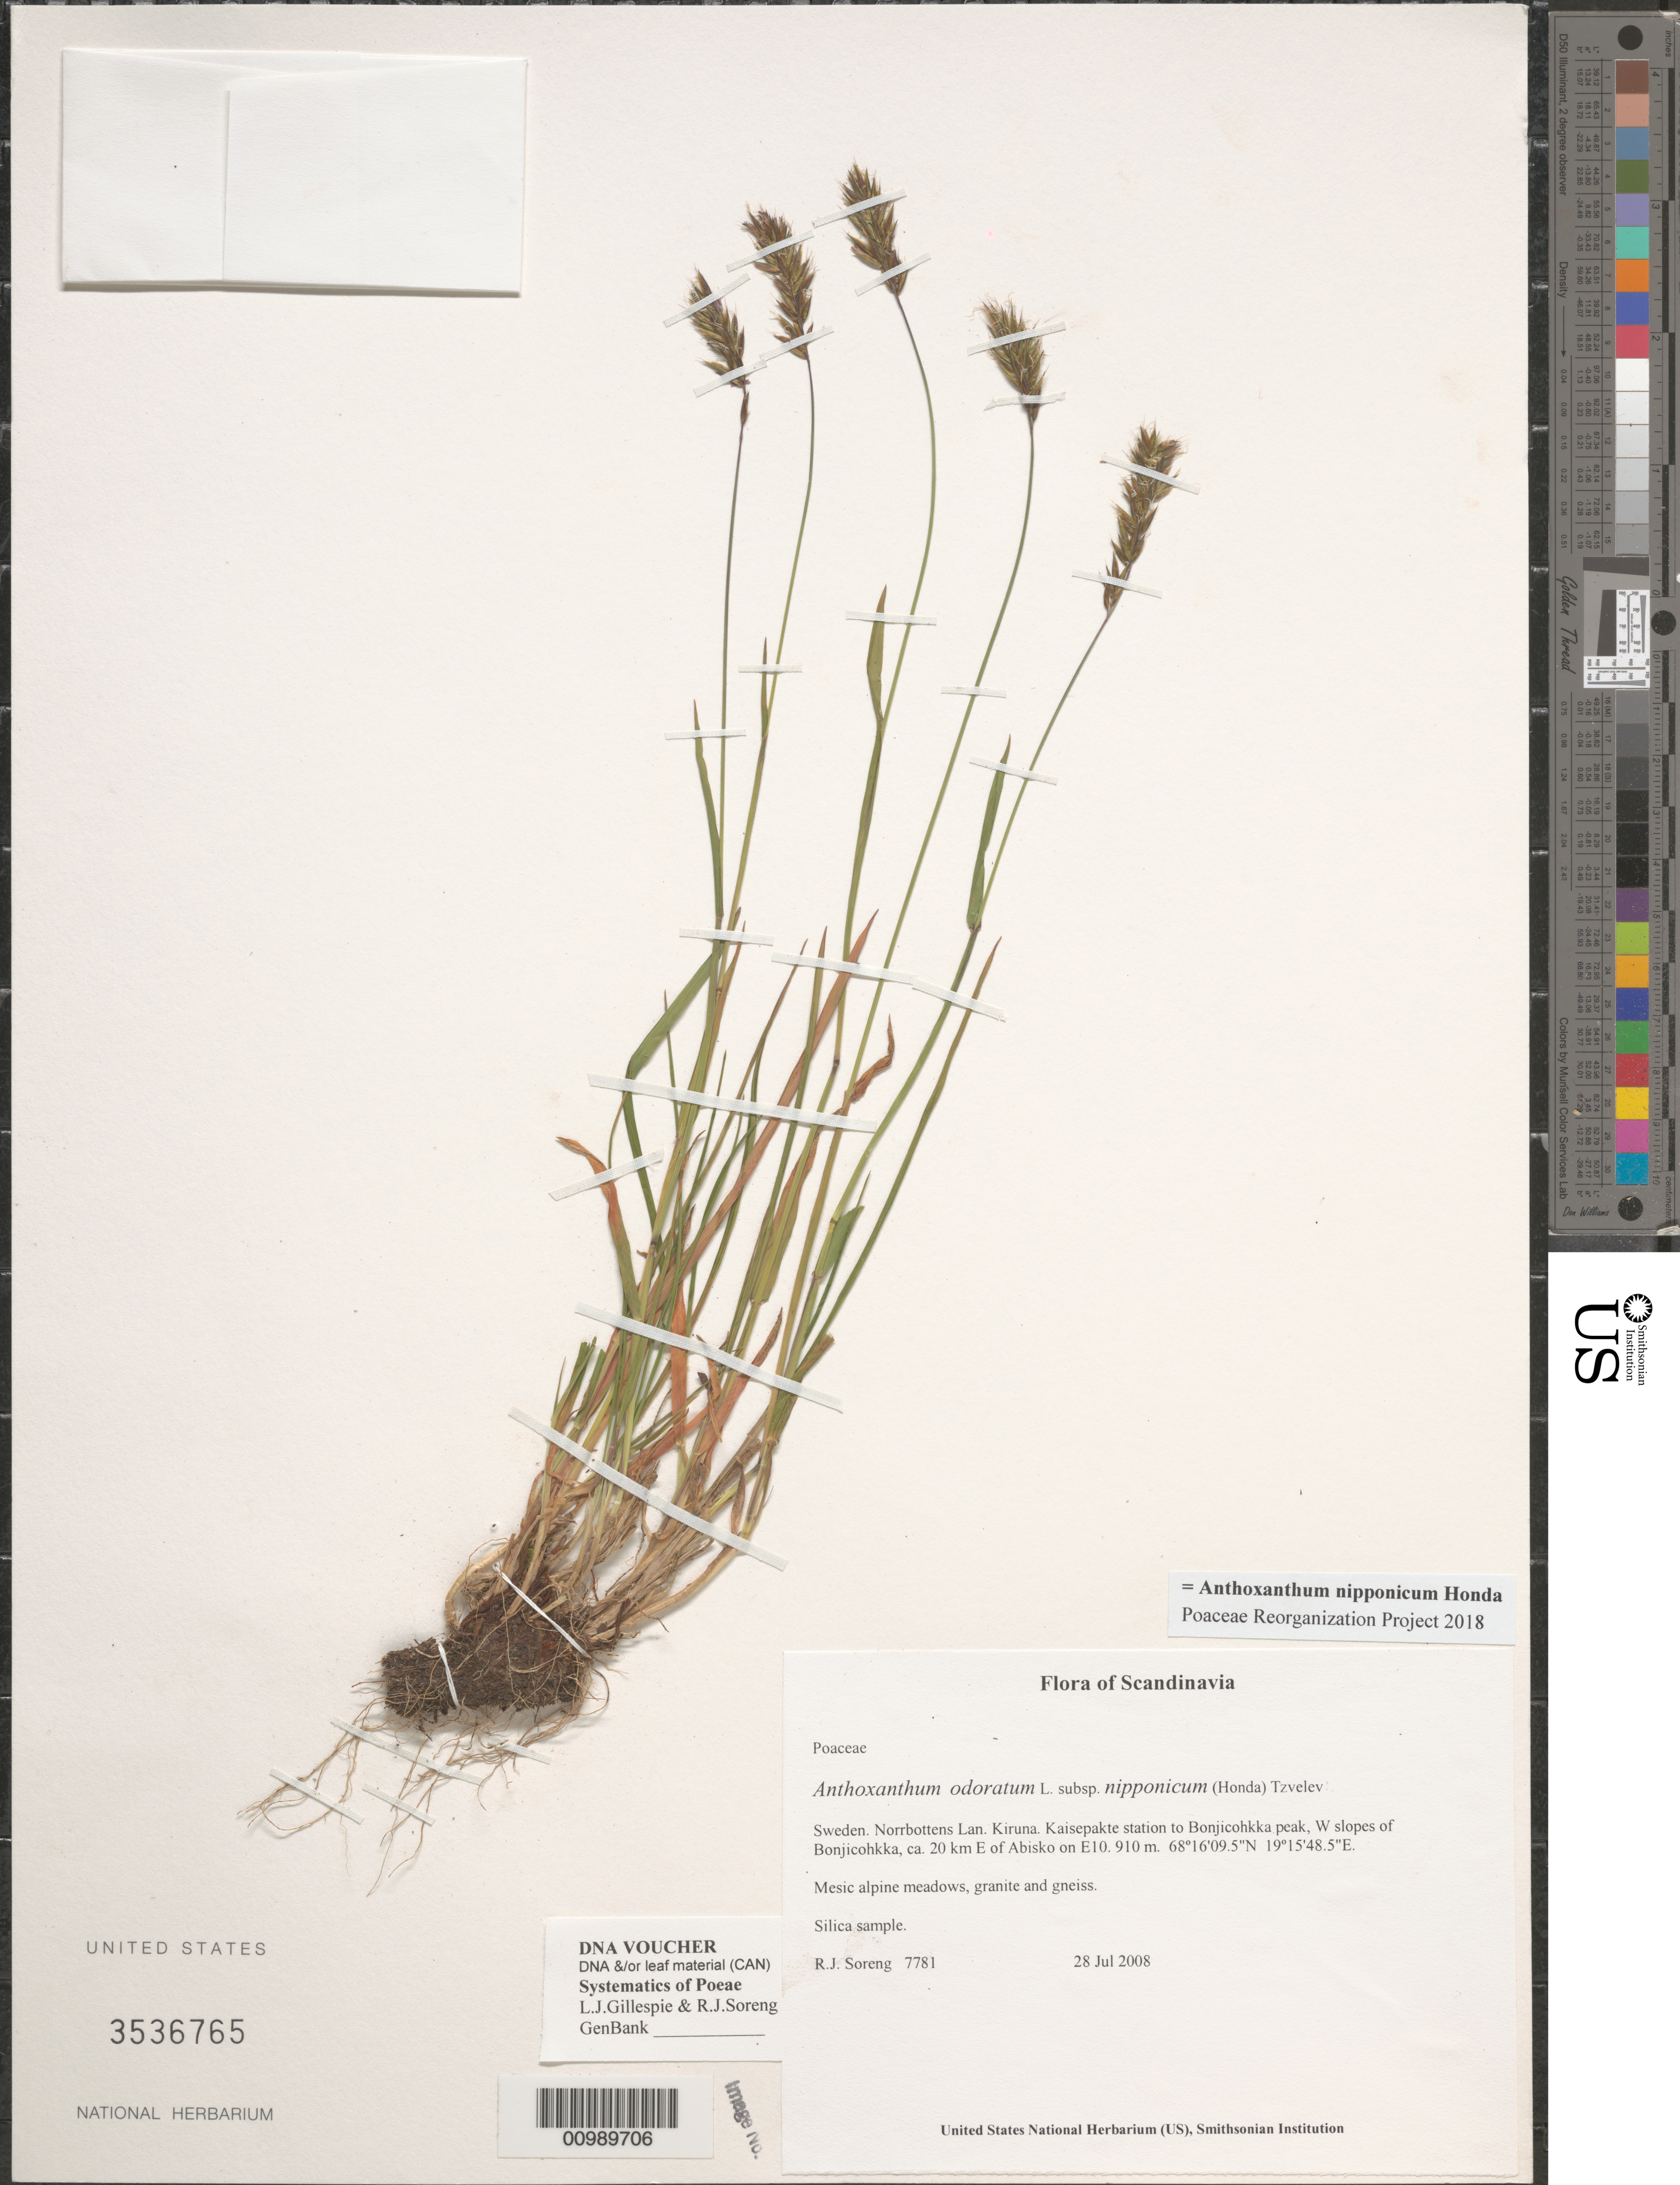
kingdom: Plantae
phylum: Tracheophyta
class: Liliopsida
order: Poales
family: Poaceae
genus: Anthoxanthum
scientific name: Anthoxanthum nipponicum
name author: Honda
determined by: Poaceae Reorganization Project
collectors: R. J. Soreng & N. L. Soreng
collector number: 7781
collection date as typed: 28 Jul 2008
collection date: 2008-07-28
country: Sweden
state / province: Norrbotten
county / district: Kiruna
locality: Kaisepakte station to Bonjicohkka peak, W slopes of Bonjicohkka, ca. 20 km E of Abisko on E10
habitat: Mesic alpine meadows, granite and gneiss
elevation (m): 910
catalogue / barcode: US 3536765